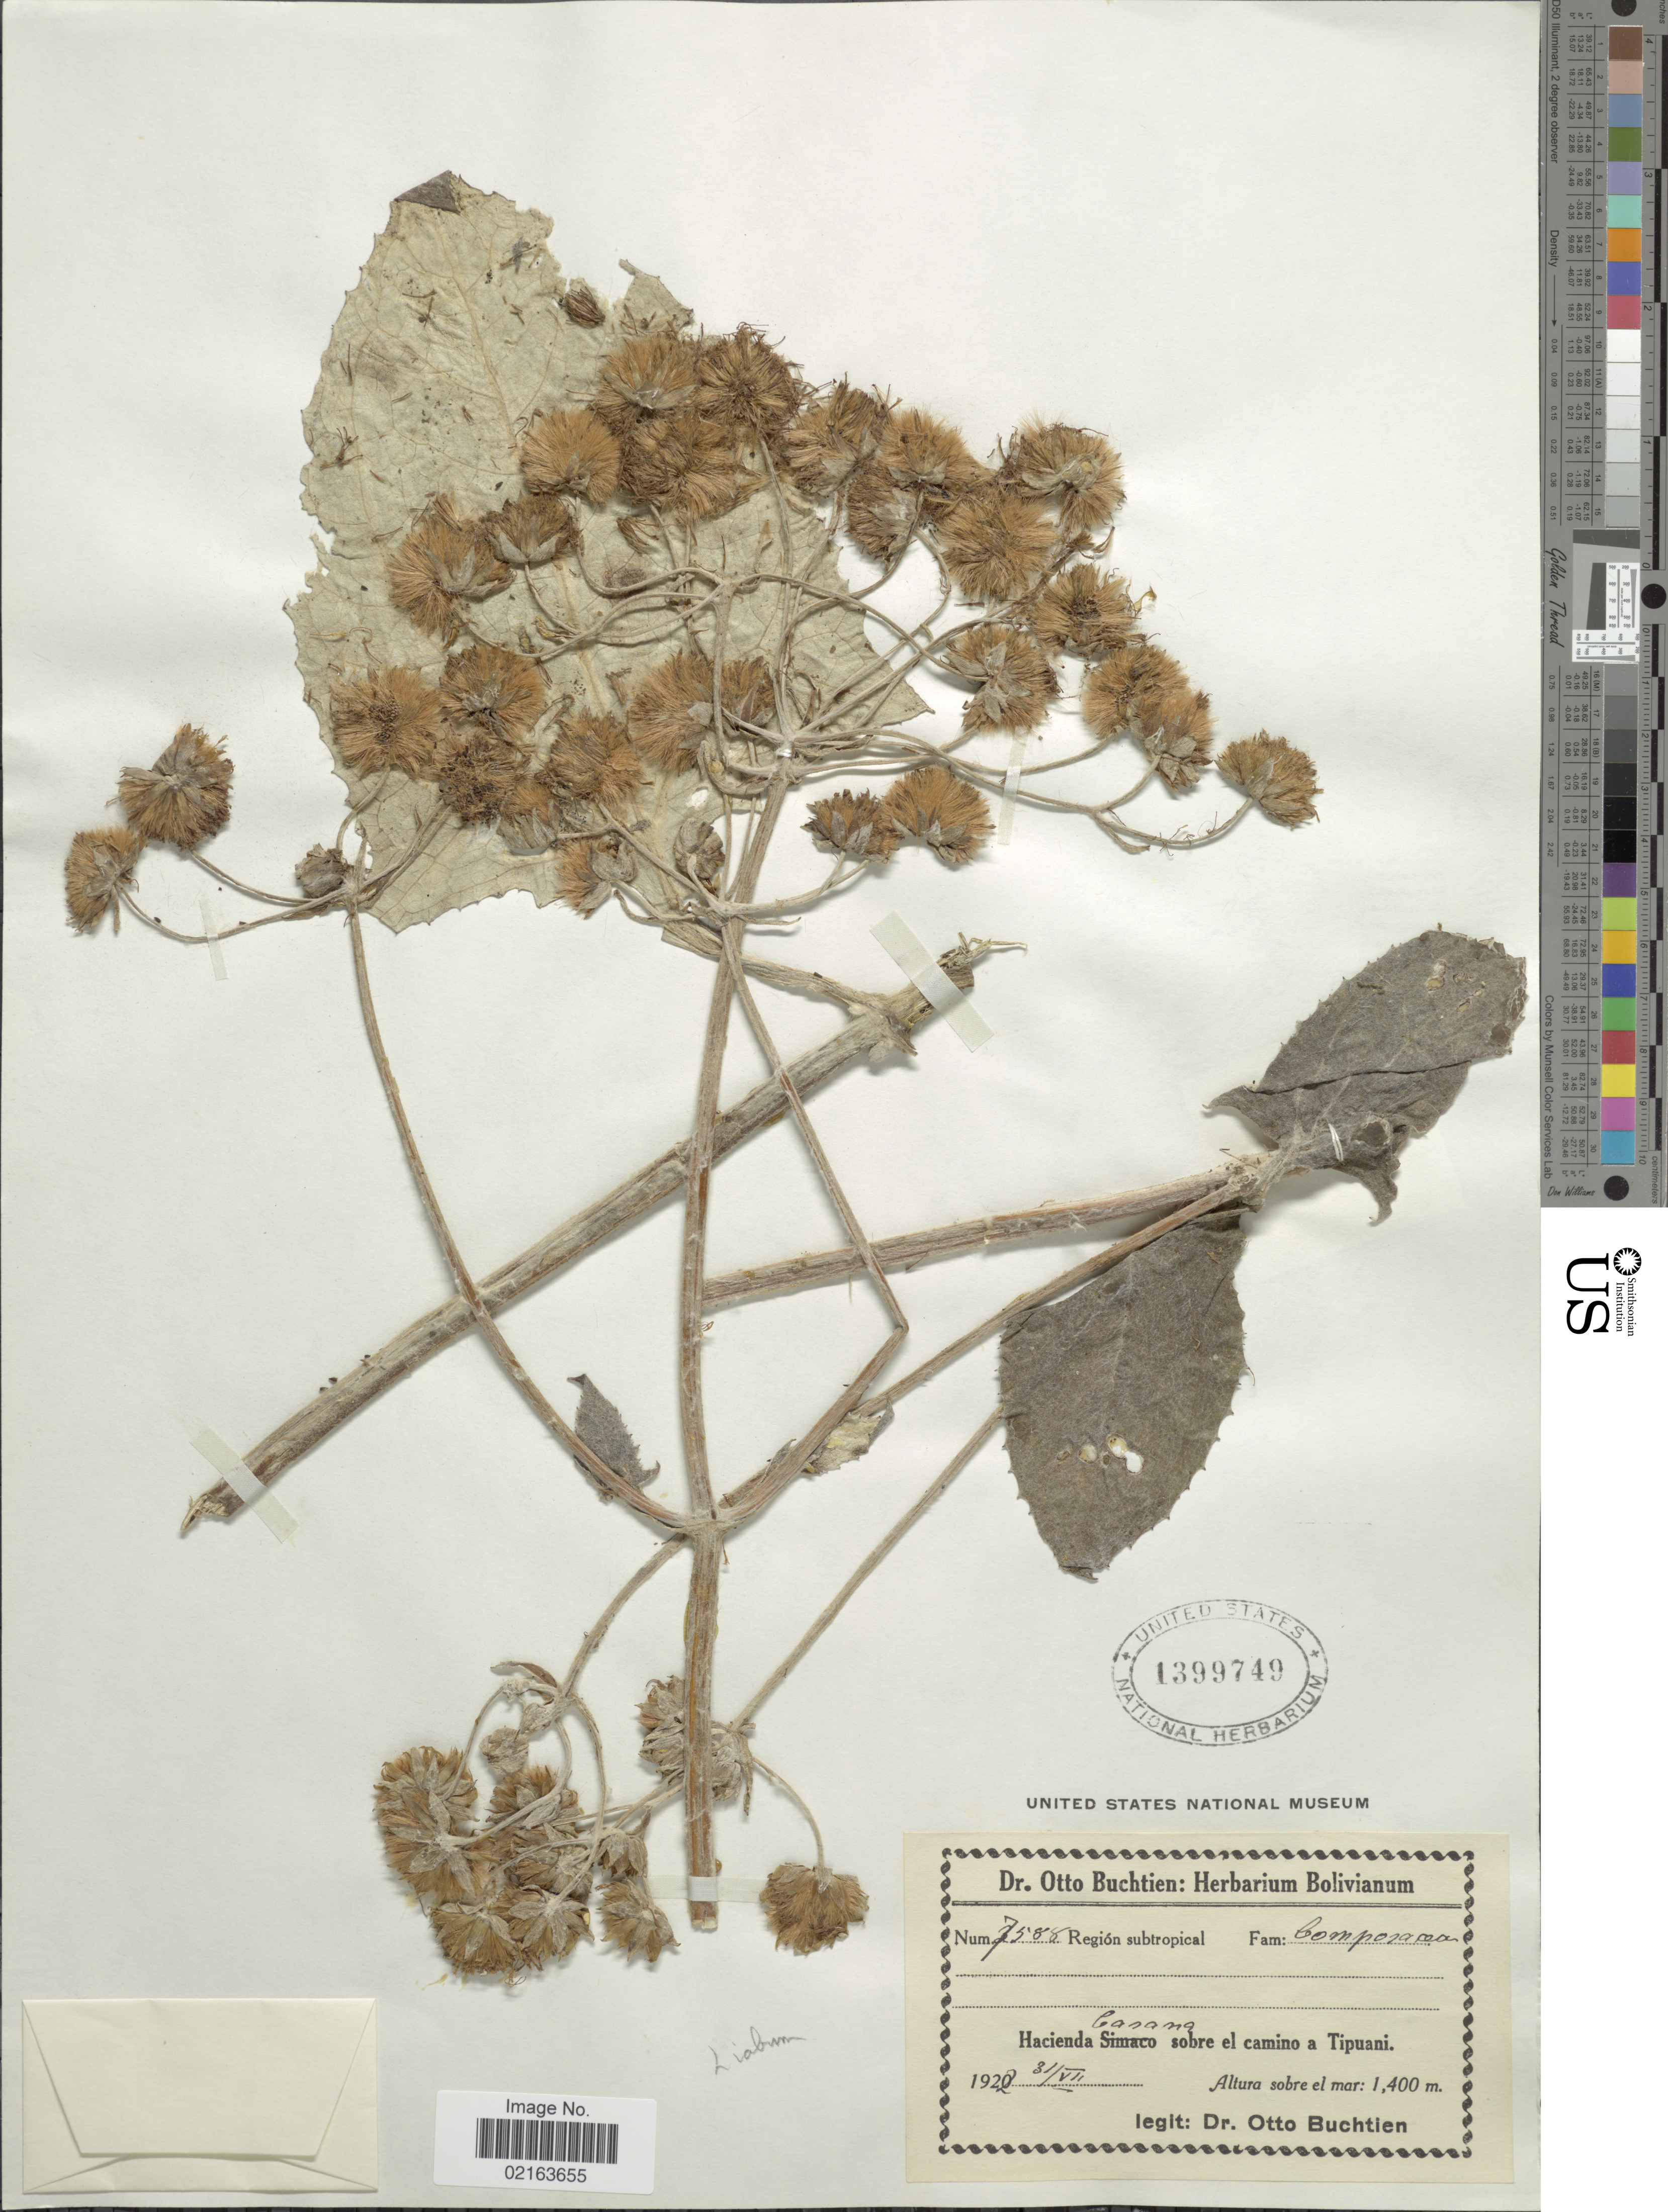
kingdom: Plantae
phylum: Tracheophyta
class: Magnoliopsida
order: Asterales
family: Asteraceae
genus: Munnozia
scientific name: Munnozia gigantea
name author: (Rusby) Rusby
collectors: O. Buchtien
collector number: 7588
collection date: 1922-07-31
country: Bolivia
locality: Hacienda Casana sobre el camino a Tipuani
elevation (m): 1400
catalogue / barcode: US 1399749